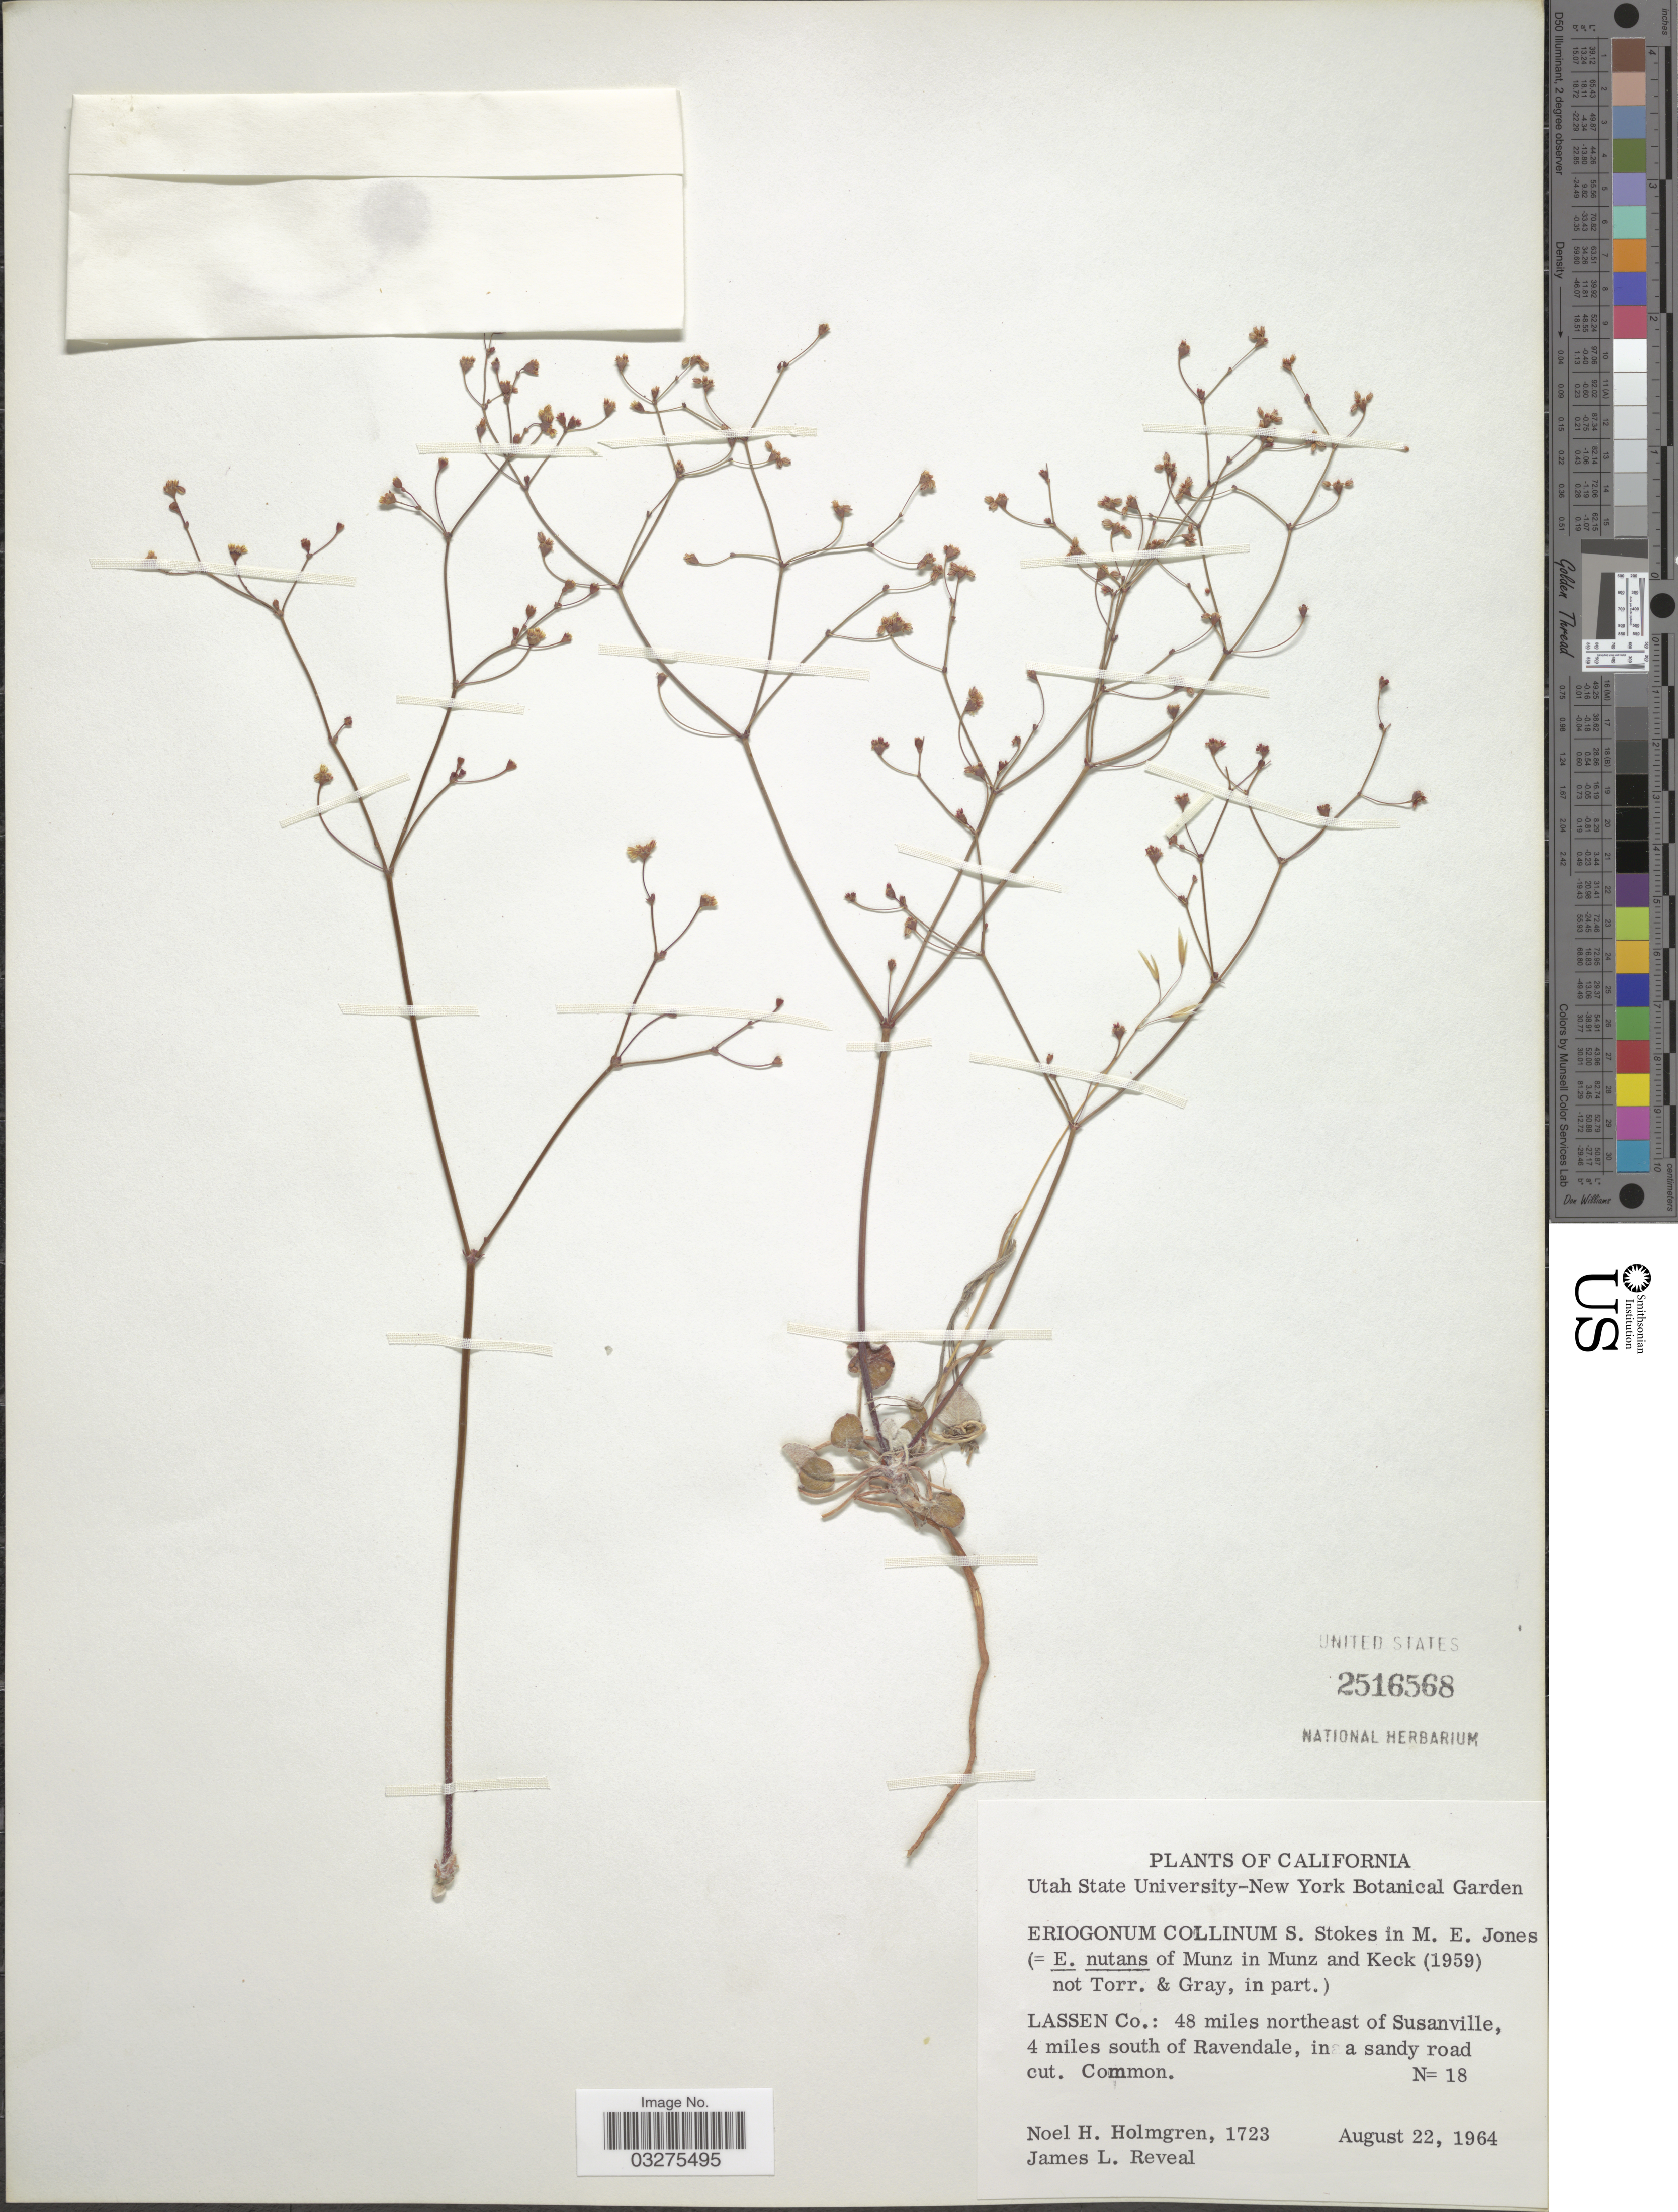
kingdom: Plantae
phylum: Tracheophyta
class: Magnoliopsida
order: Caryophyllales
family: Polygonaceae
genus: Eriogonum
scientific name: Eriogonum collinum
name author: S. Stokes ex M.E. Jones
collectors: N. H. Holmgren & J. L. Reveal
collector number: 1723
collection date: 1964-08-22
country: United States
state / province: California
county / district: Lassen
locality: Lassen Co.: 48 miles northeast of Susanville, 4 miles south of Ravendale.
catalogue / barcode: US 2516568